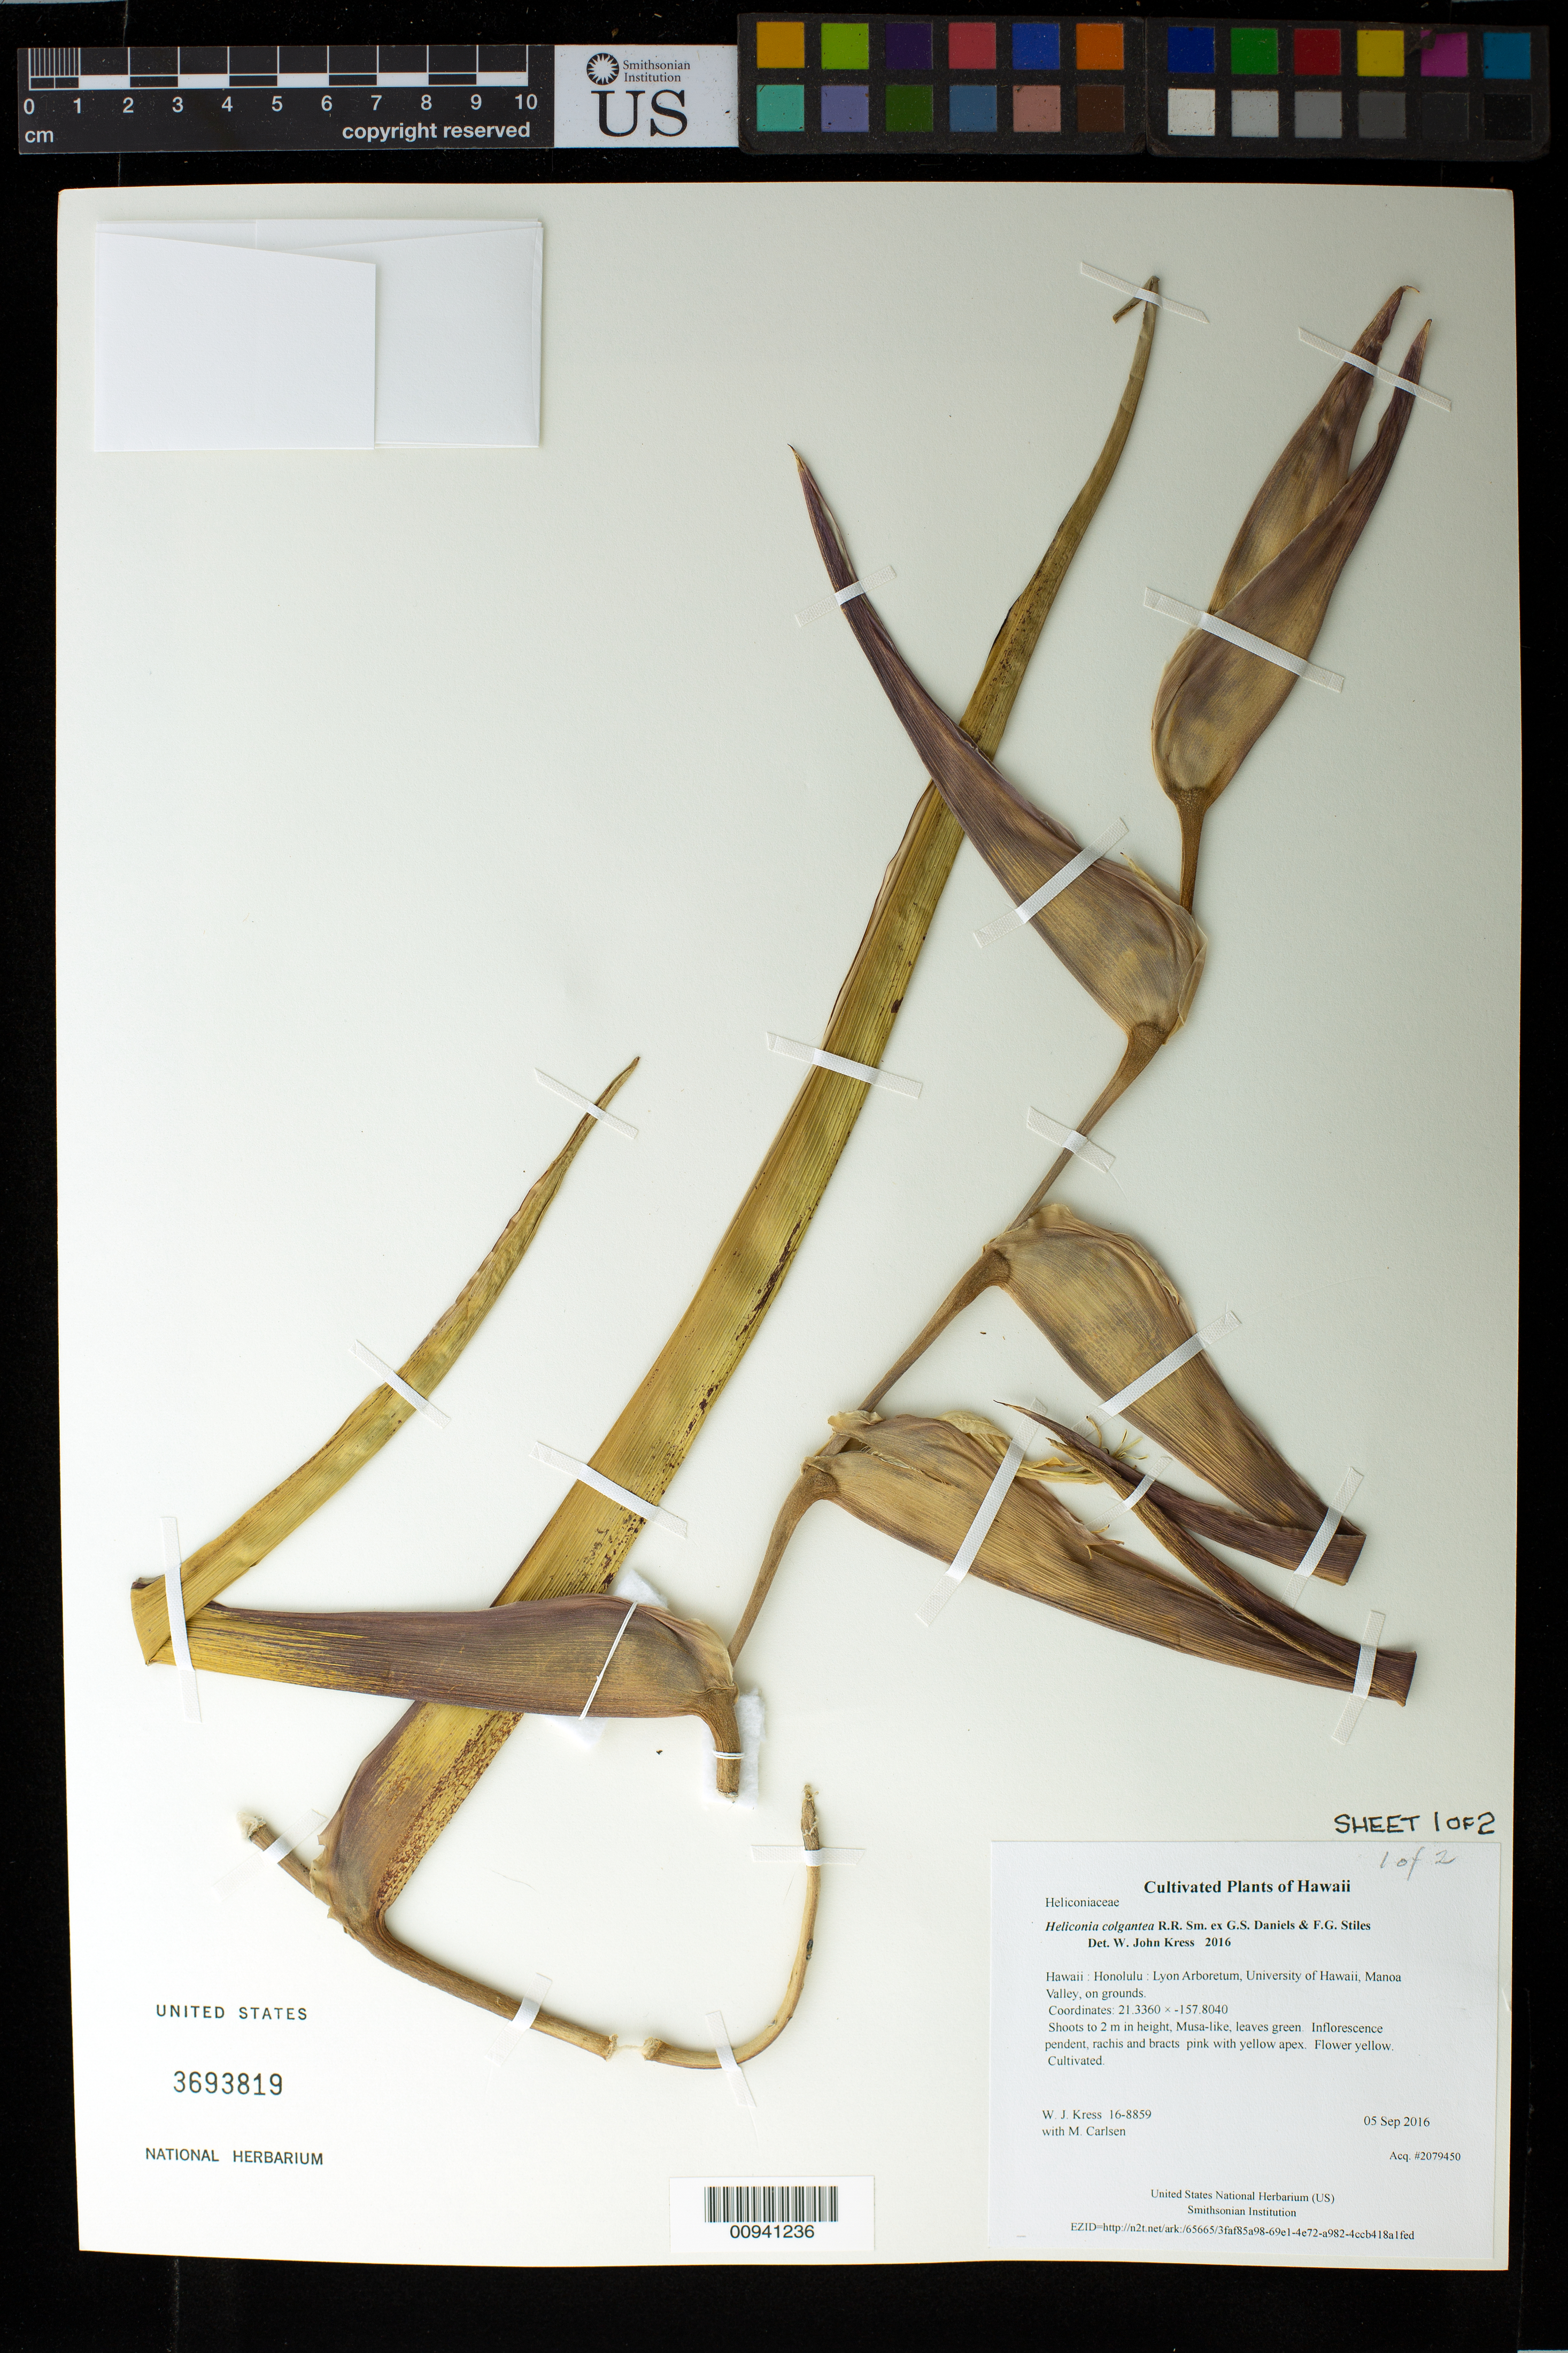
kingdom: Plantae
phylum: Tracheophyta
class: Liliopsida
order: Zingiberales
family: Heliconiaceae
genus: Heliconia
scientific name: Heliconia colgantea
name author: R.R. Sm. ex G.S. Daniels & F.G. Stiles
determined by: Kress, W. J., (US), Smithsonian Institution - National Museum of Natural History (UNITED STATES)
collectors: W. J. Kress & M. M. Carlsen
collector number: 16-8859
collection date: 2016-09-05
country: United States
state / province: Hawaii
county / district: Honolulu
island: Oahu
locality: Lyon Arboretum, University of Hawaii, Manoa Valley, on grounds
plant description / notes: Frozen tissue stored in Biorepository at AG5NN20; dried tissue stored at AG5NN19.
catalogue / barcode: US 3693819